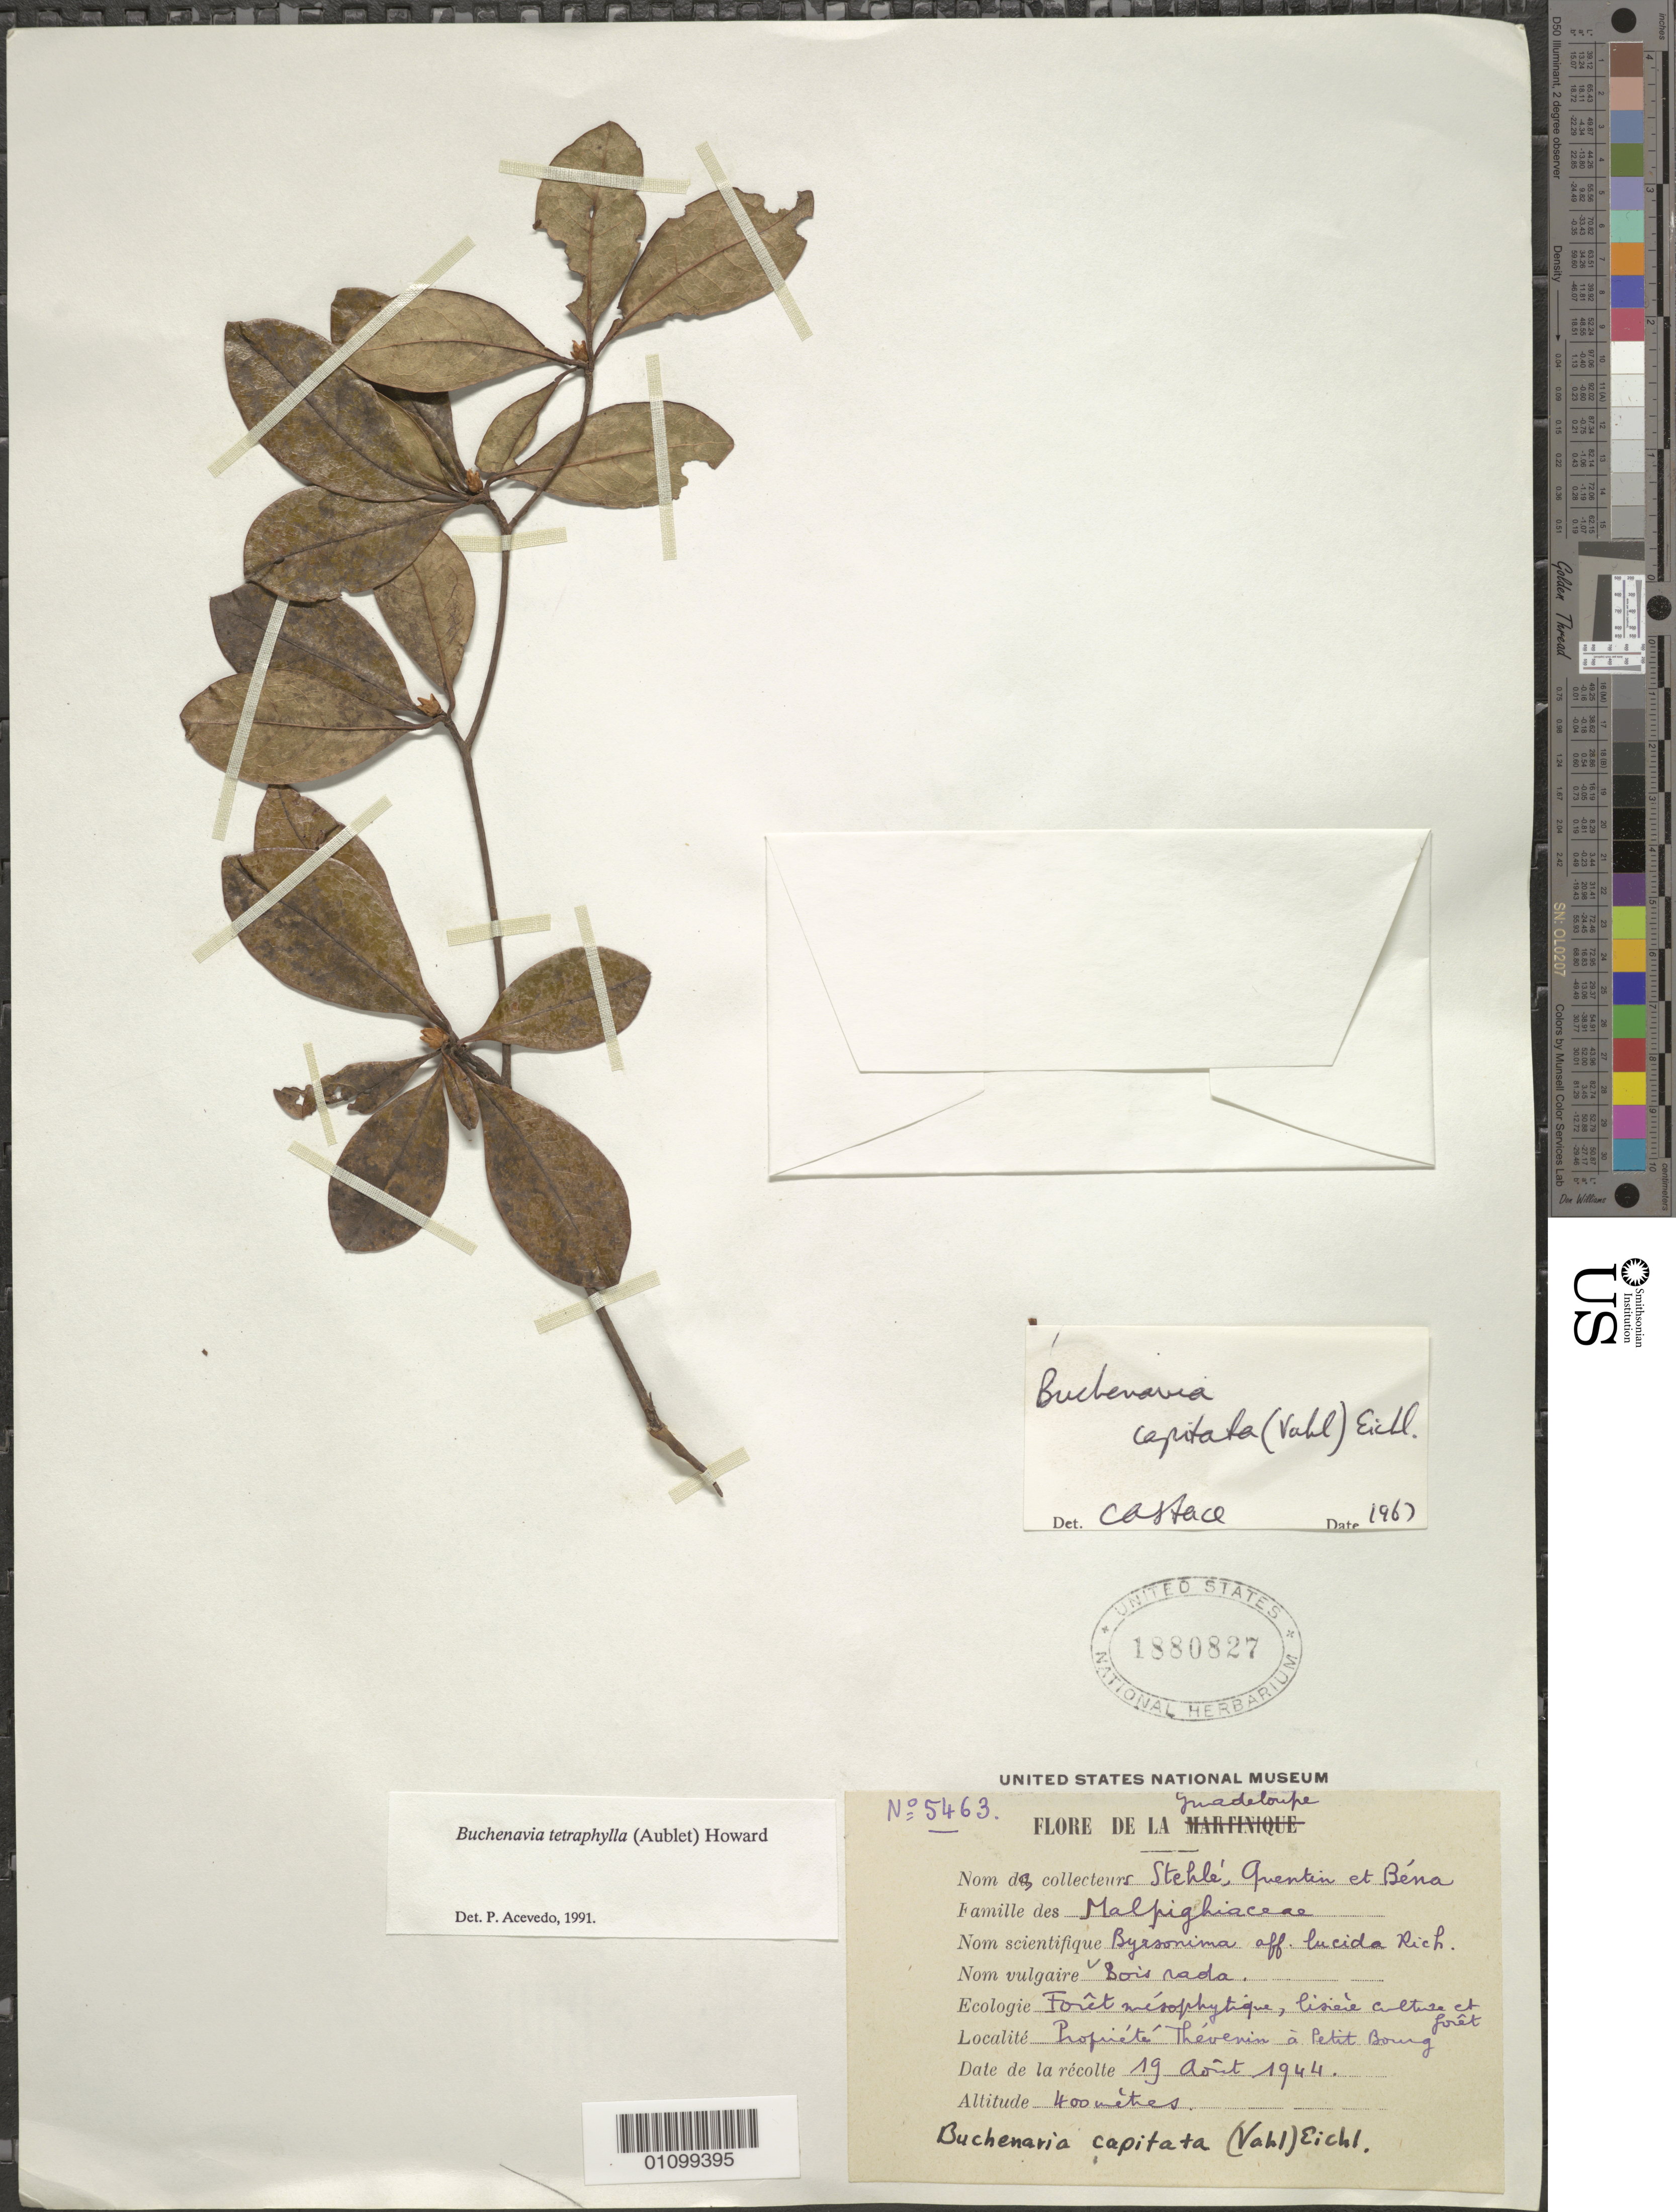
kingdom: Plantae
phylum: Tracheophyta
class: Magnoliopsida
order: Myrtales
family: Combretaceae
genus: Terminalia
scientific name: Terminalia tetraphylla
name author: (Aubl.) Gere & Boatwr.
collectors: H. Stehlé, L. Quentin & P. Bena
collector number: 5463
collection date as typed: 19 Aug 1944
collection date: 1944-08-19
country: Guadeloupe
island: Basse Terre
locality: Bois rada. Forest mesophytique, lisiere cultuse et foret. Propriete Thevenin a Petit Bourg.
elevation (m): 400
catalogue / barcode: US 1880827